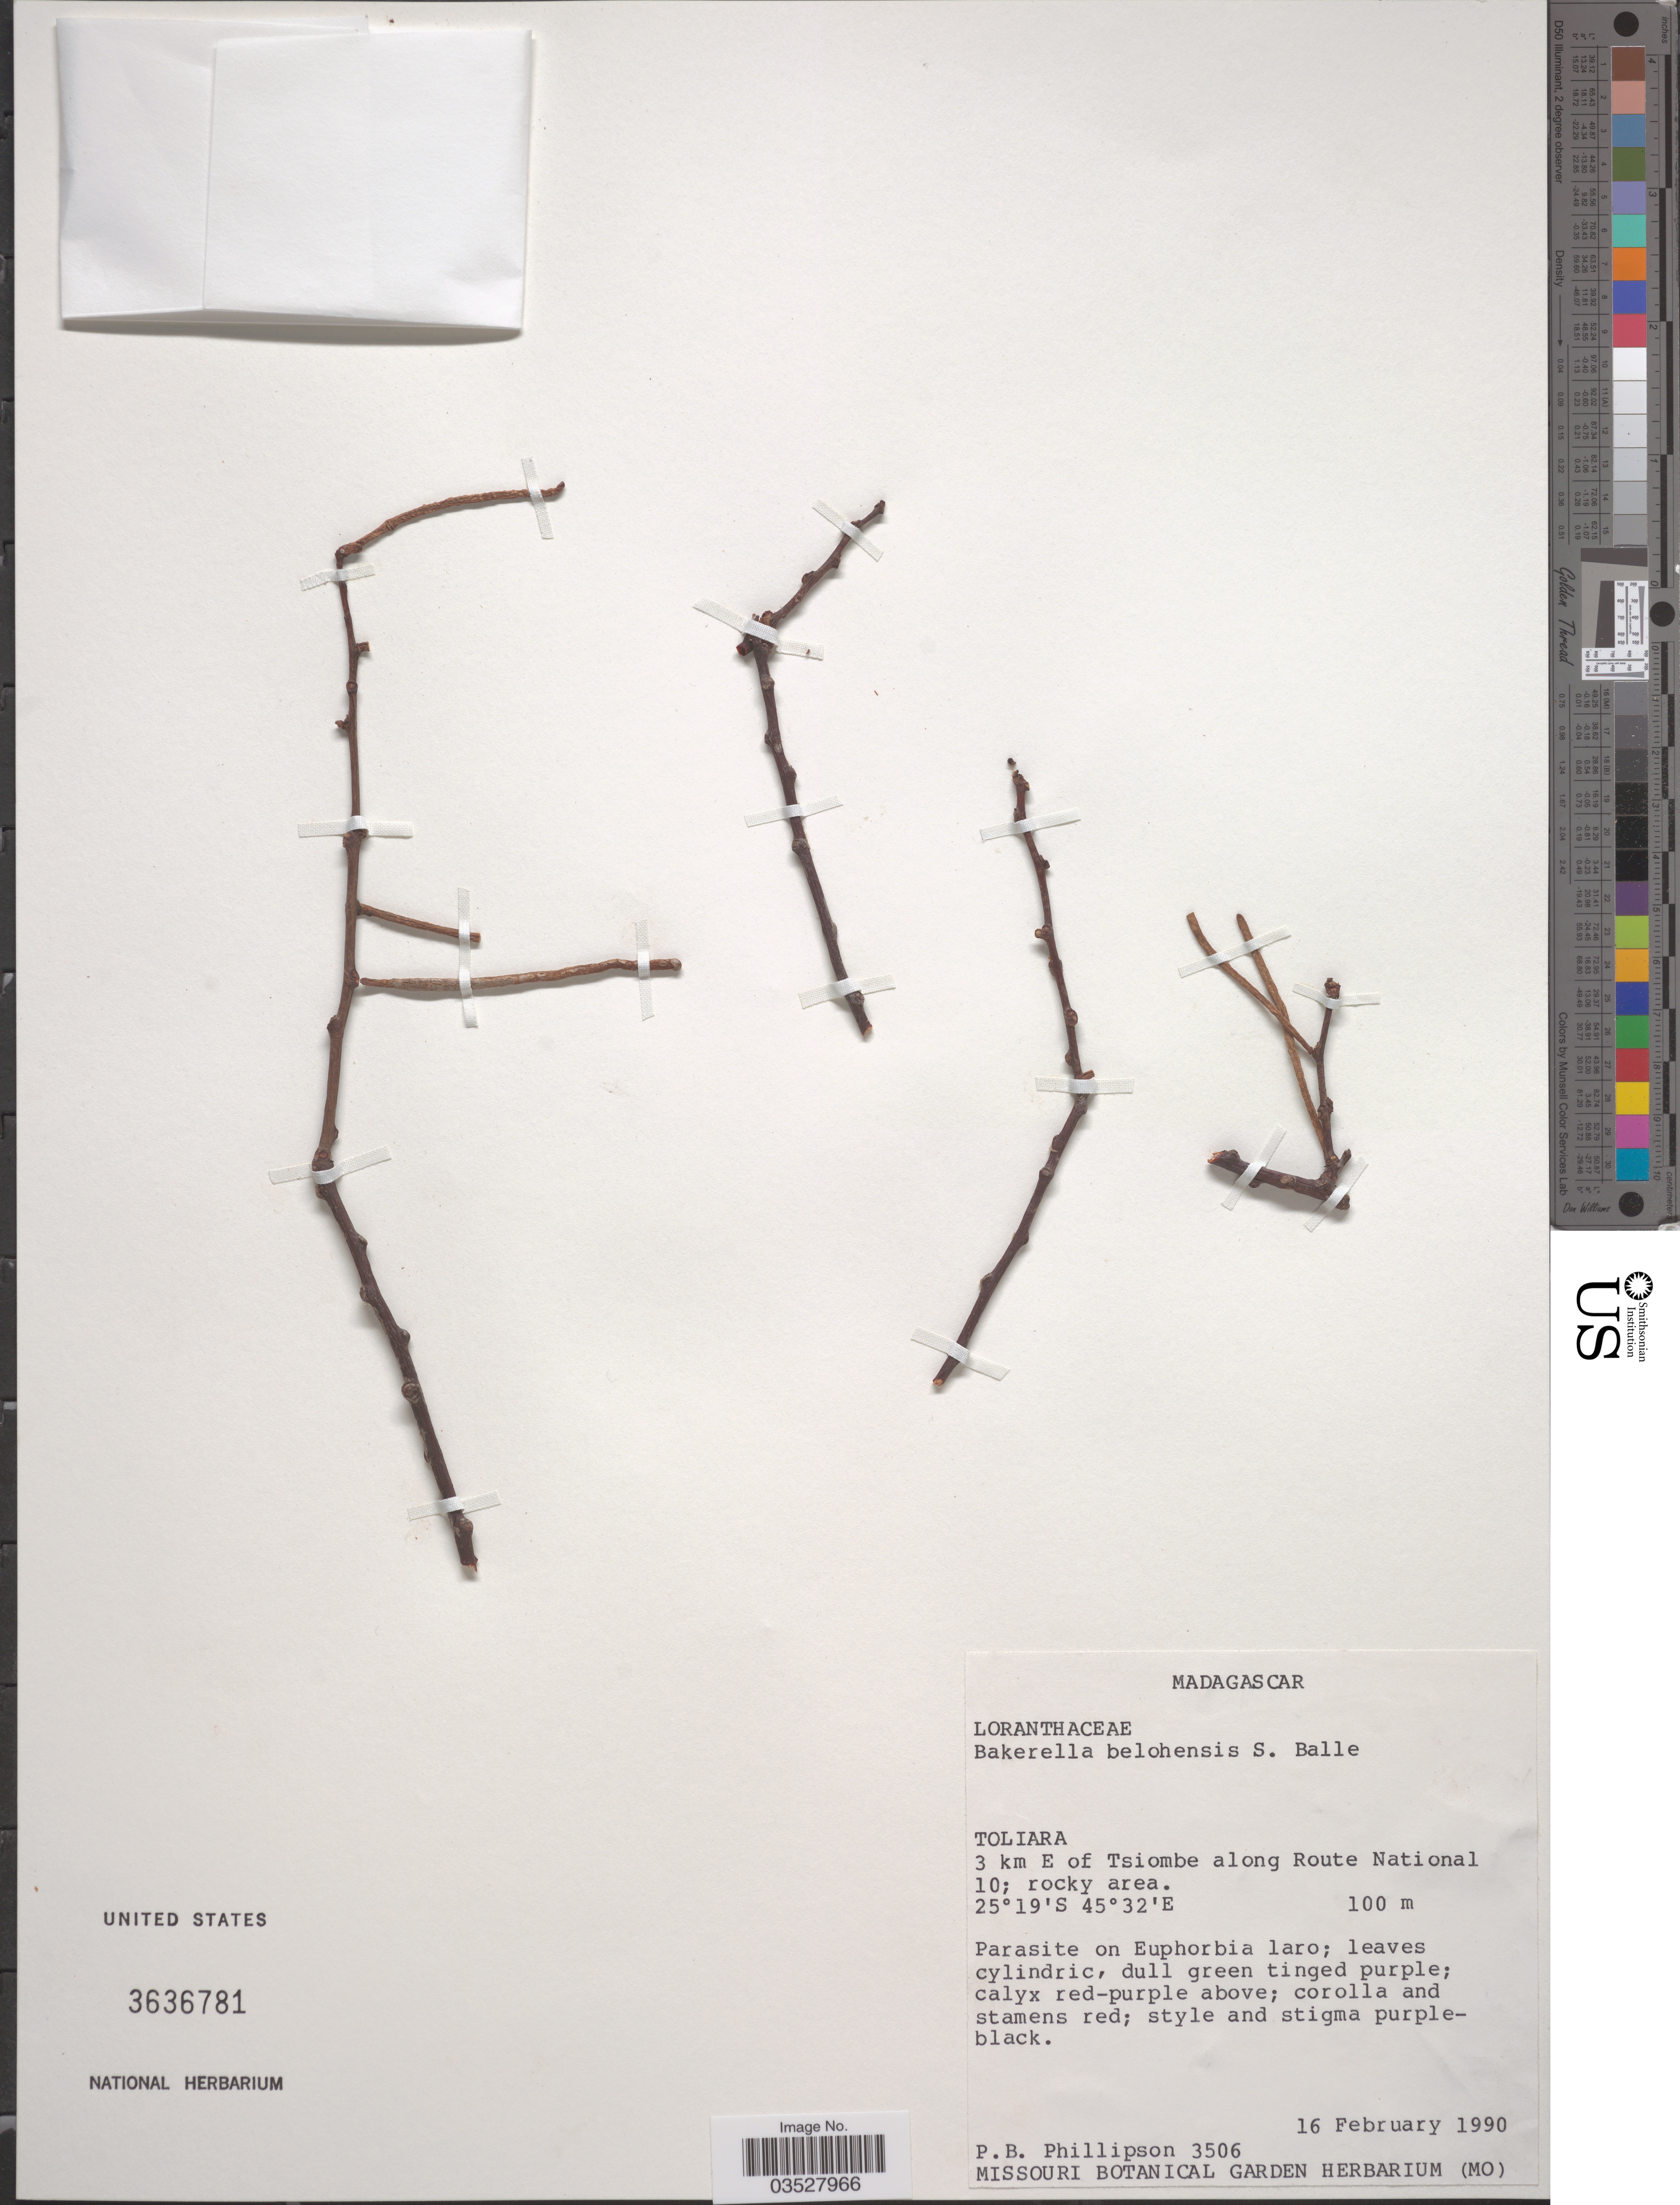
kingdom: Plantae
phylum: Tracheophyta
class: Magnoliopsida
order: Santalales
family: Loranthaceae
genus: Bakerella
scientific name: Bakerella belohensis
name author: Balle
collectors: P. B. Phillipson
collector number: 3506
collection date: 1990-02-16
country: Madagascar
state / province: Androy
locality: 3 km E of Tsiombe along Route National 10.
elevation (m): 100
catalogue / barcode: US 3636781